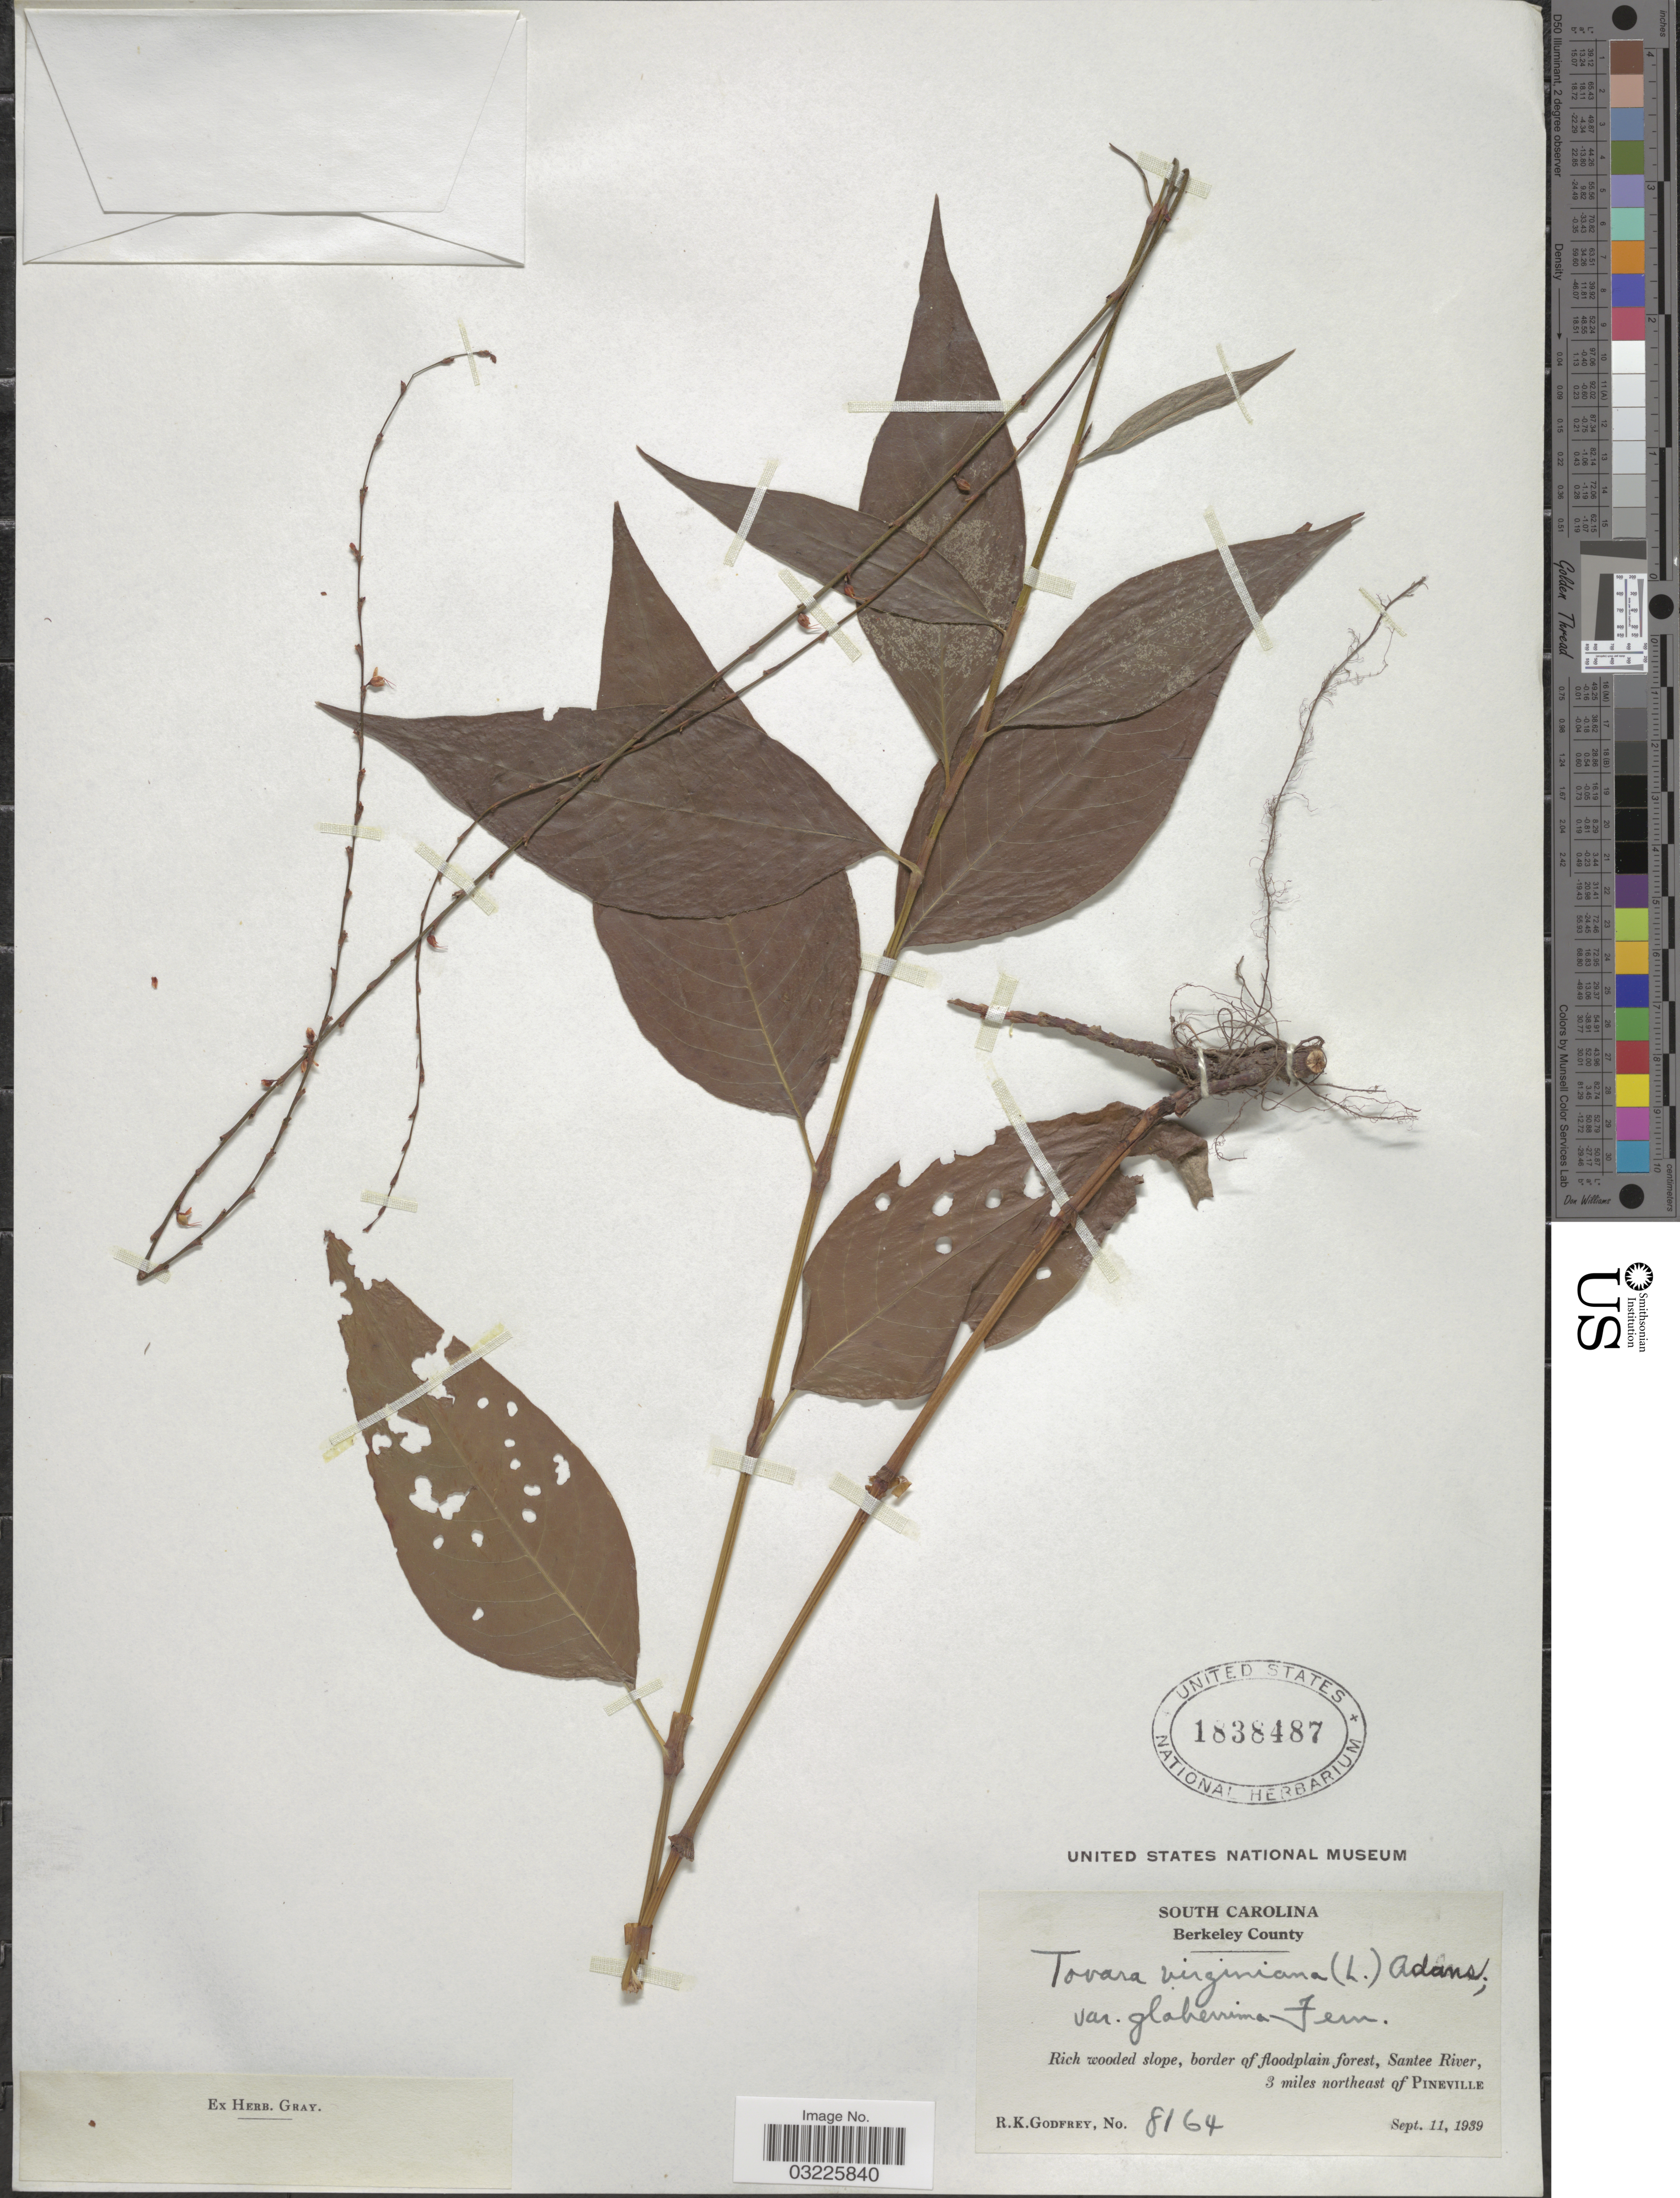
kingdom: Plantae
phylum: Tracheophyta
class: Magnoliopsida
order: Caryophyllales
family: Polygonaceae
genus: Persicaria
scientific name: Persicaria virginiana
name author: (L.) Gaertn.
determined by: Atha, D. E.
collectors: R. K. Godfrey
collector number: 8164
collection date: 1939-09-11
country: United States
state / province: South Carolina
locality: Berkeley County. Santee River, 3 miles northeast of Pineville.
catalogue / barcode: US 1838487